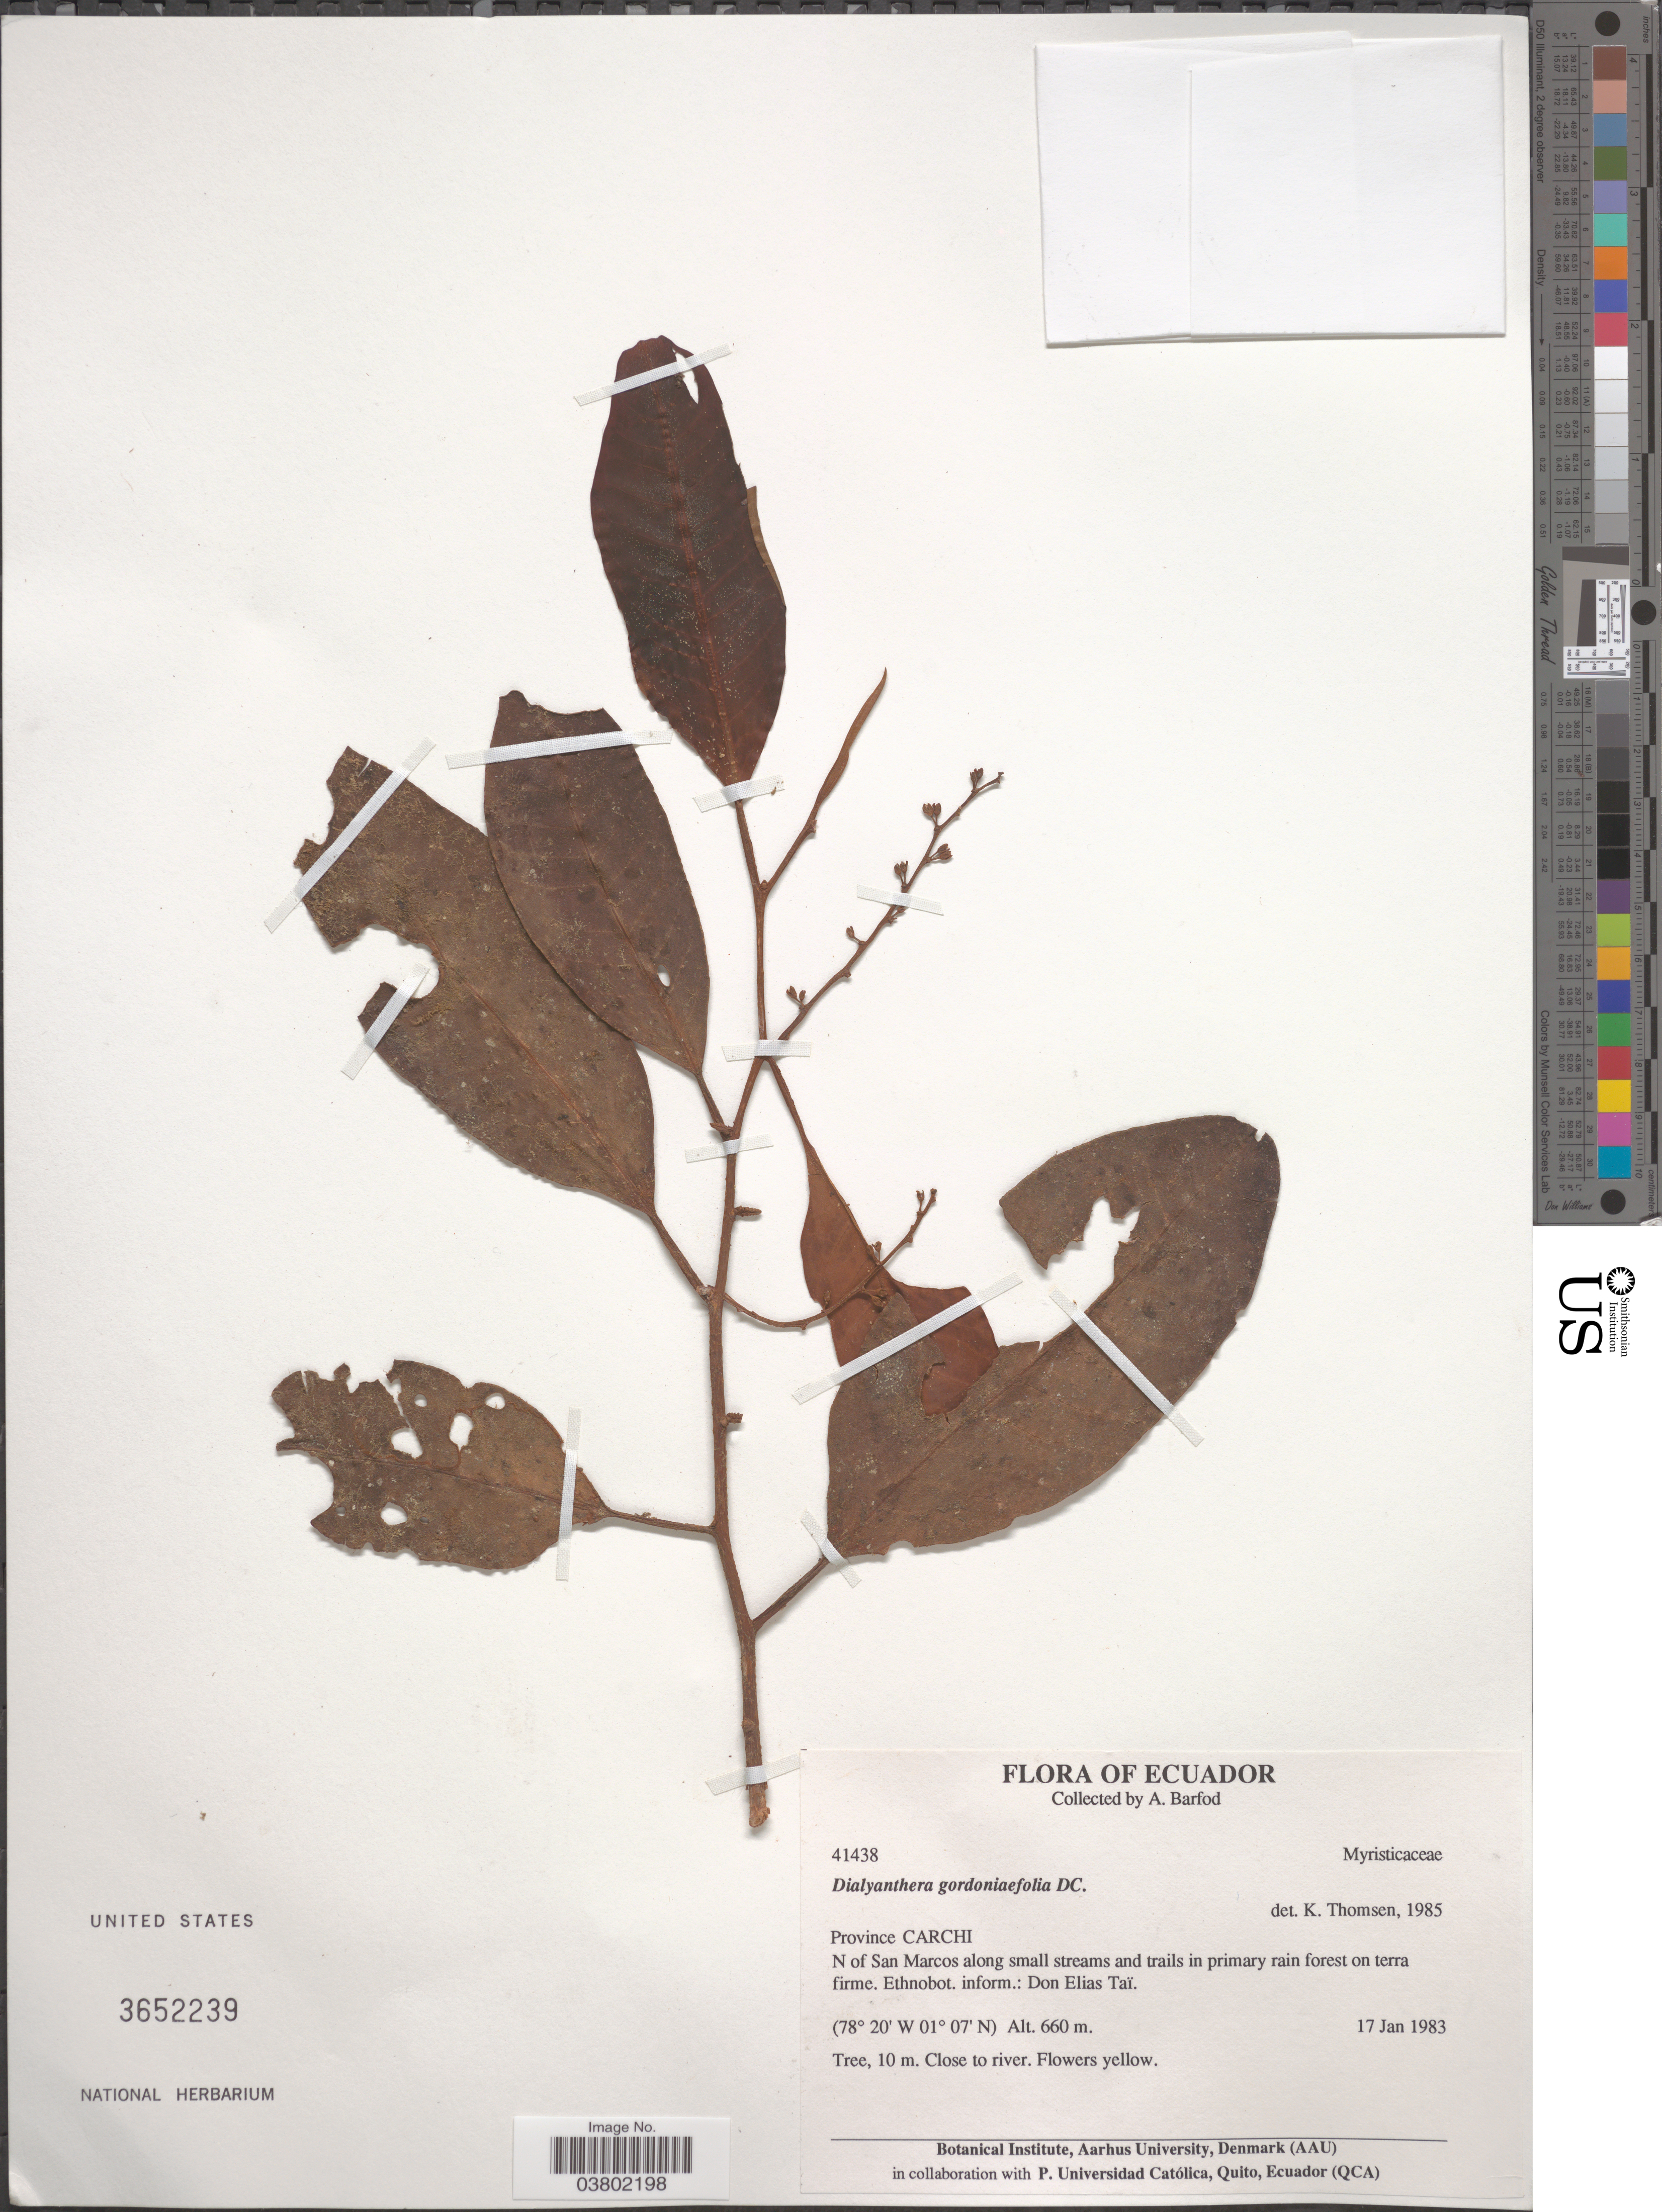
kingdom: Plantae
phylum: Tracheophyta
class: Magnoliopsida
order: Magnoliales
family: Myristicaceae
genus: Myristica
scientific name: Myristica philippensis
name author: Lam.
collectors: A. Barford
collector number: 41438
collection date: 1983-01-17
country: Ecuador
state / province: Carchi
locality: N of San Marcos along small streams and trails in primary rain forest on terra firme.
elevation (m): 660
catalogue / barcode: US 3652239